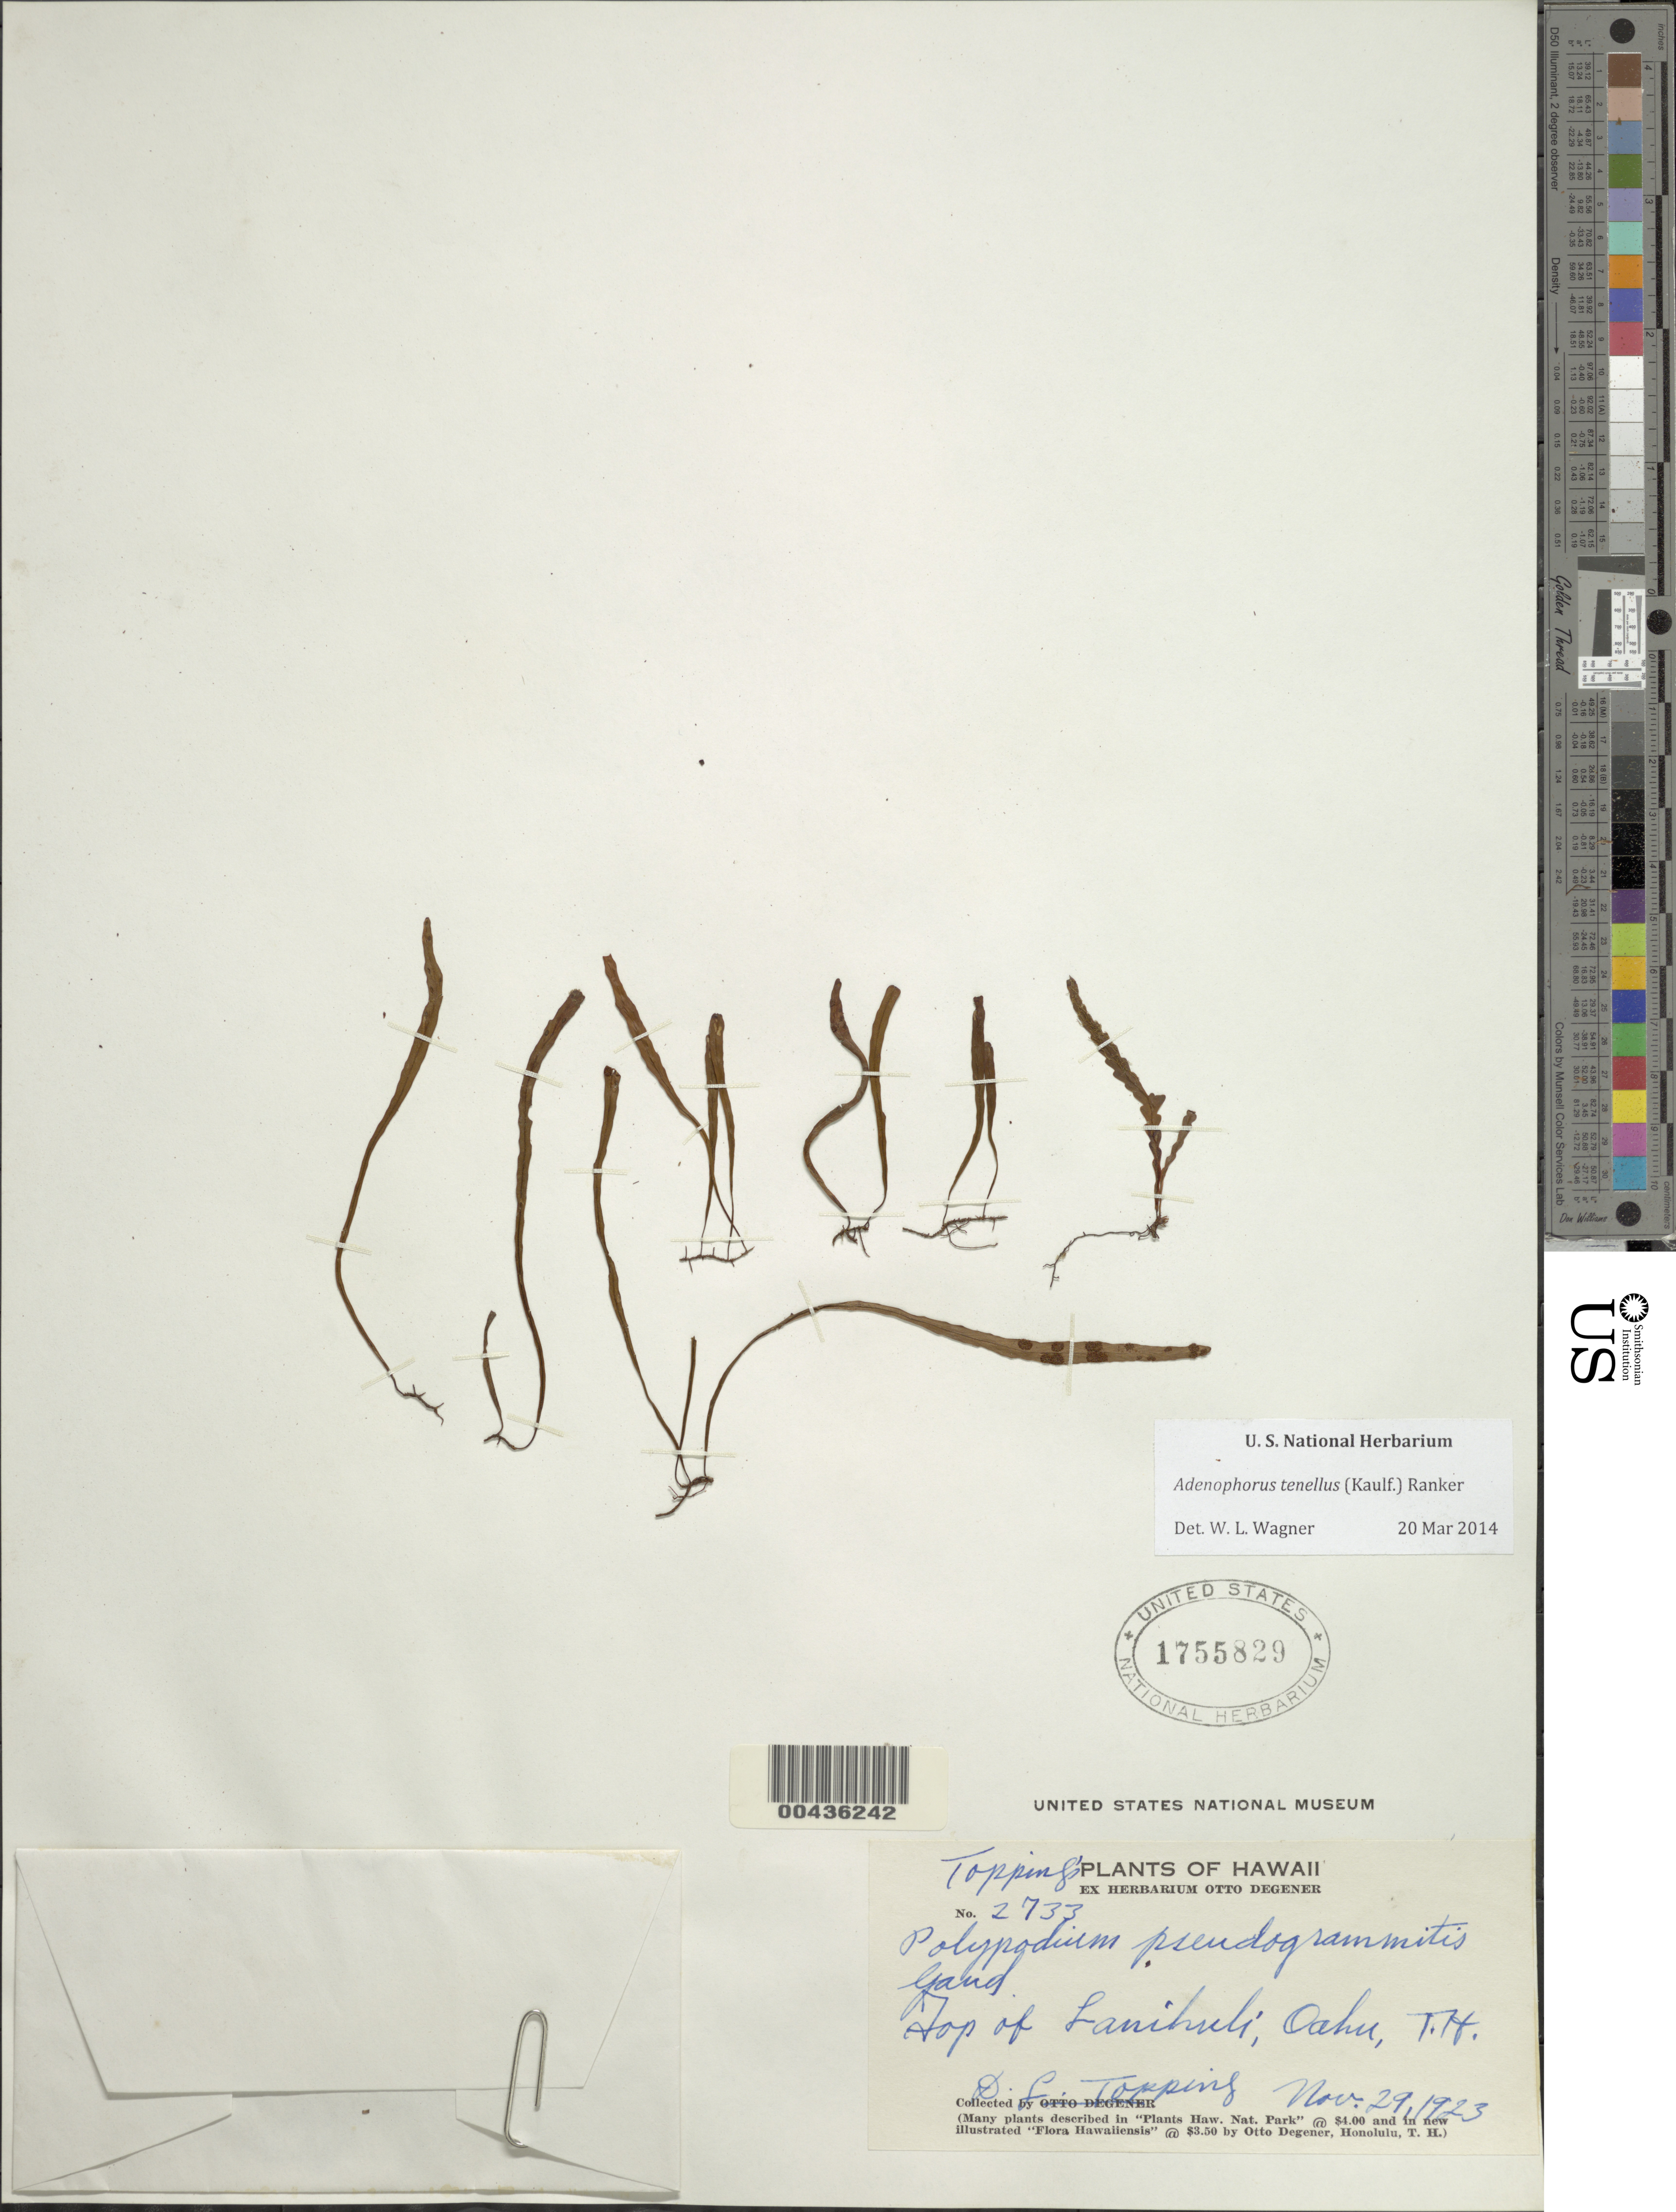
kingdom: Plantae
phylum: Tracheophyta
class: Polypodiopsida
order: Polypodiales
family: Polypodiaceae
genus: Adenophorus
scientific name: Adenophorus tenellus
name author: (Kaulf.) Ranker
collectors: D. L. Topping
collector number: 2733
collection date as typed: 29 Nov 1923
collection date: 1923-11-29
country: United States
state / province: Hawaii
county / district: Honolulu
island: Oahu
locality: Top of Lanihuli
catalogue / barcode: US 1755829